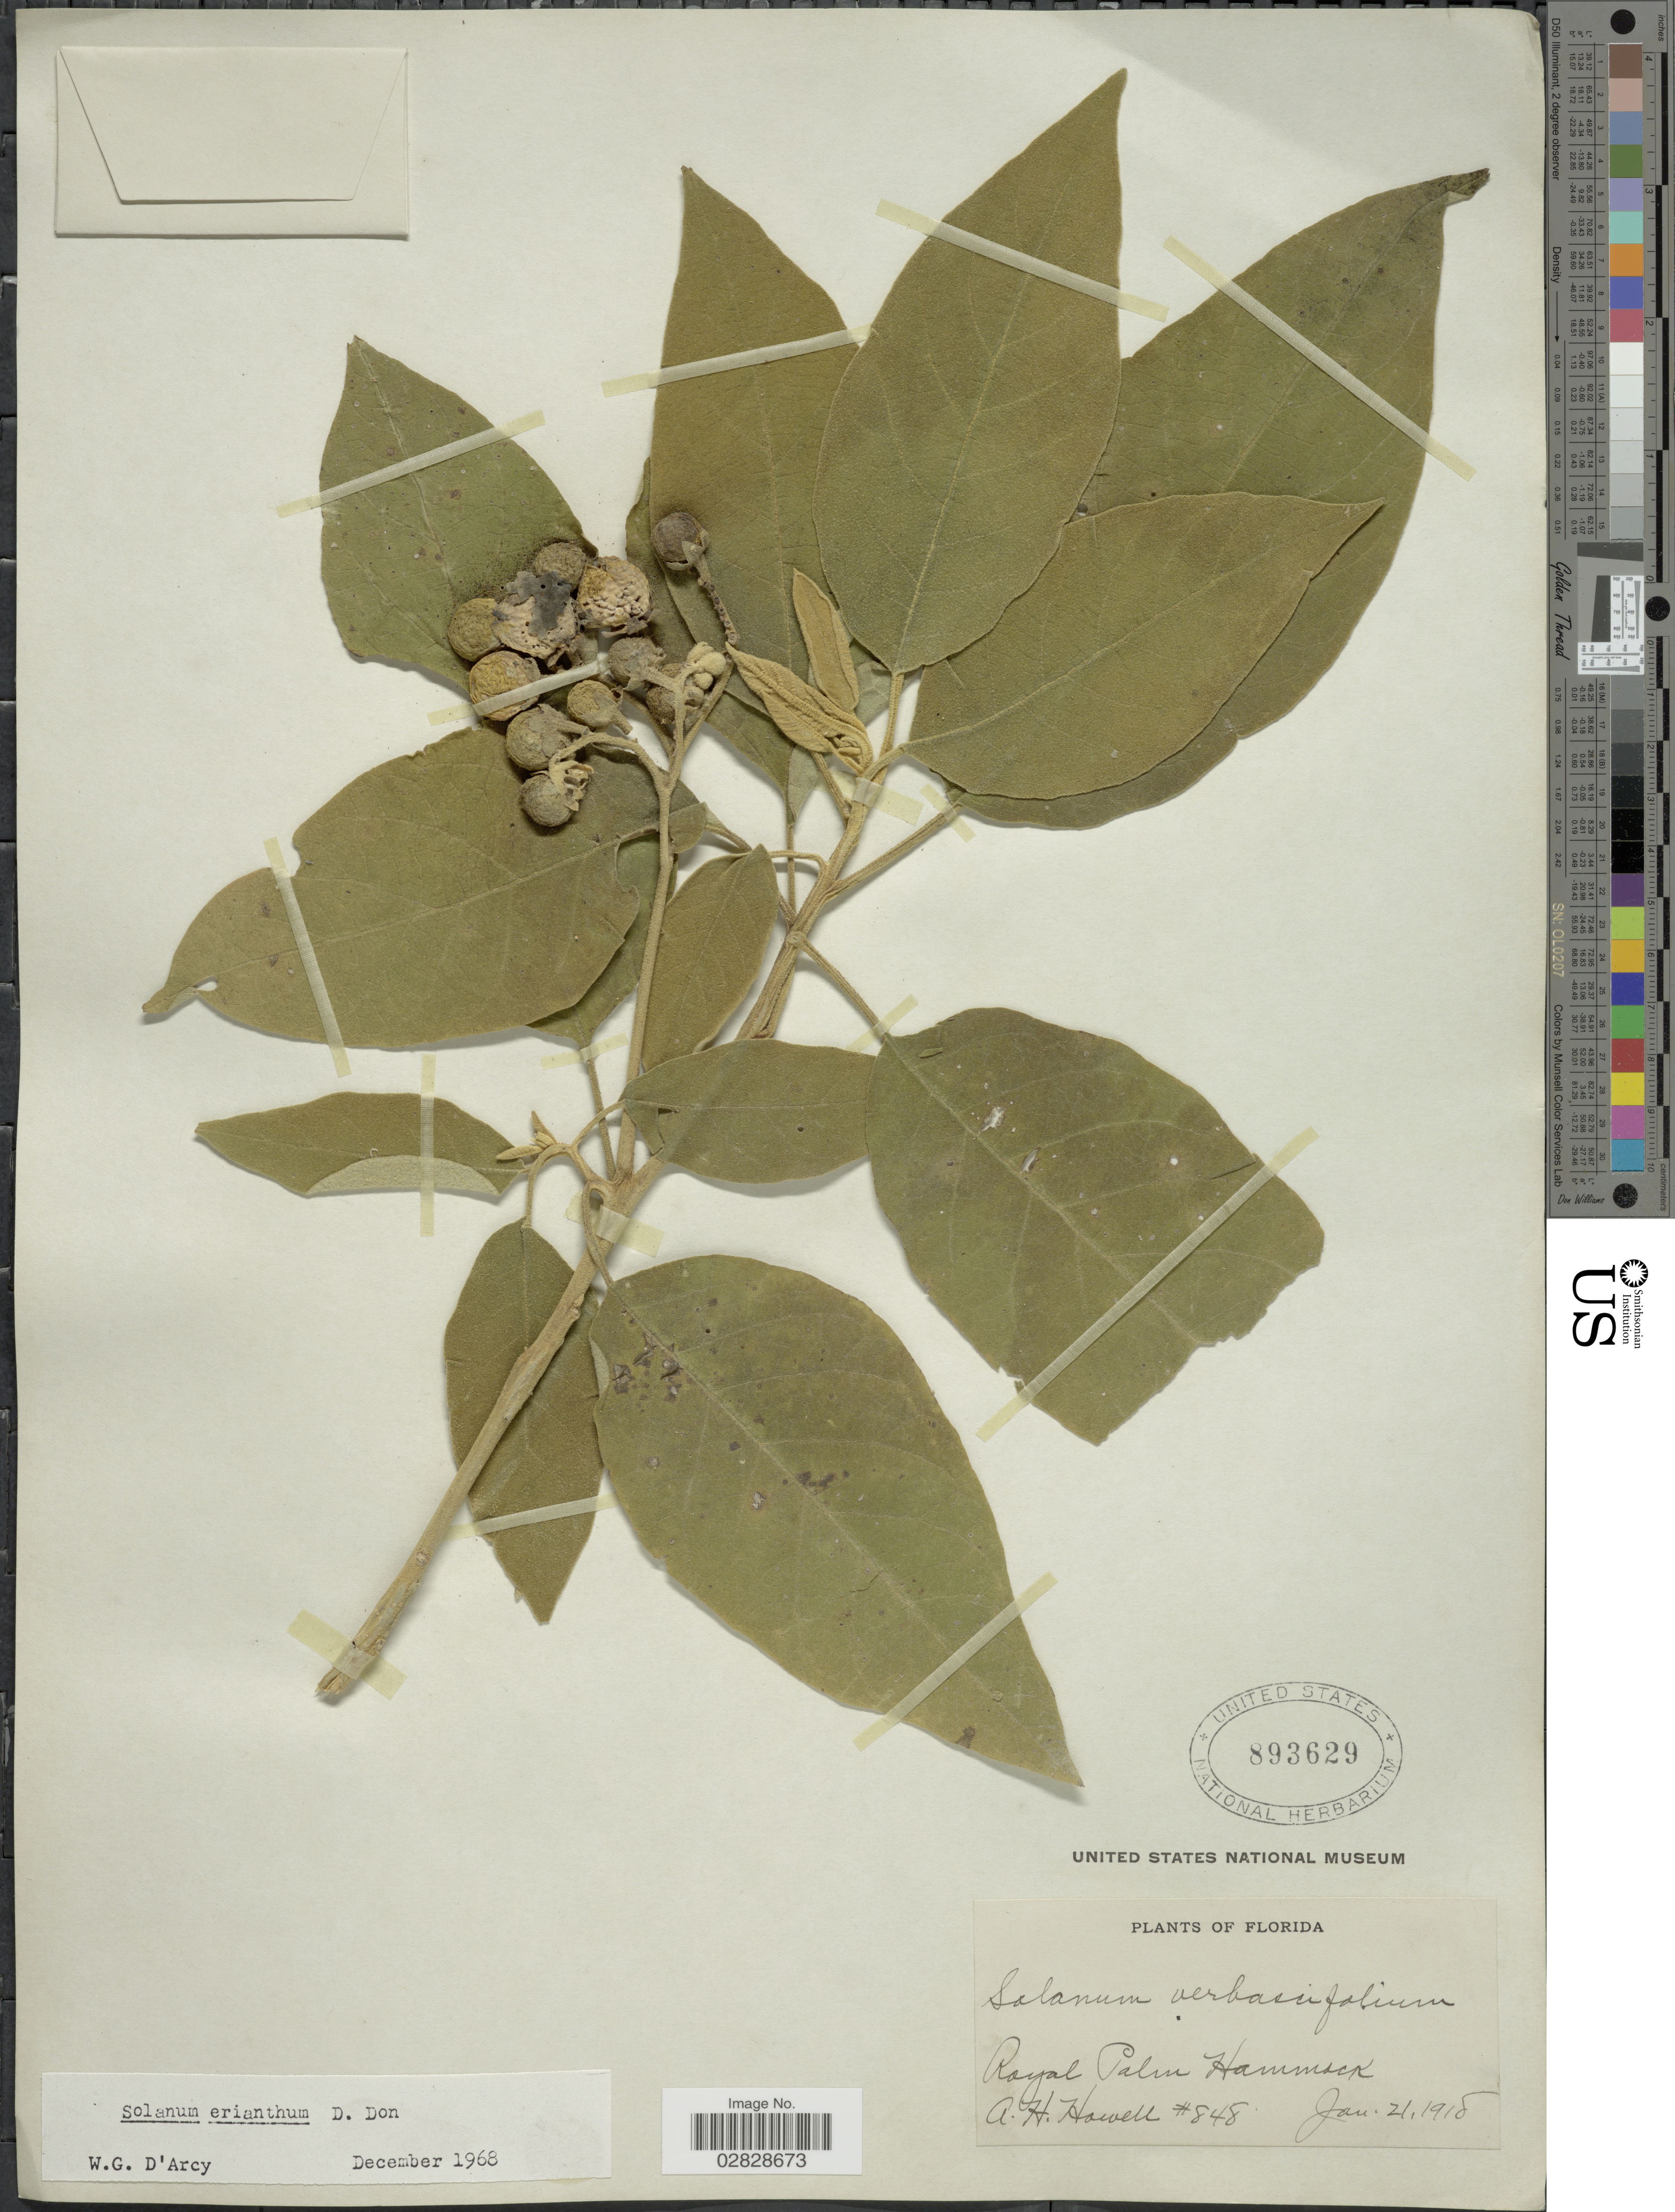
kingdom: Plantae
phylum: Tracheophyta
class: Magnoliopsida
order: Solanales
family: Solanaceae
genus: Solanum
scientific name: Solanum erianthum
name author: D. Don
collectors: A. Howell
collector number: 848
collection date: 1918-01-21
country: United States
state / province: Florida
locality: Royal Palm Hammock.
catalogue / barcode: US 893629